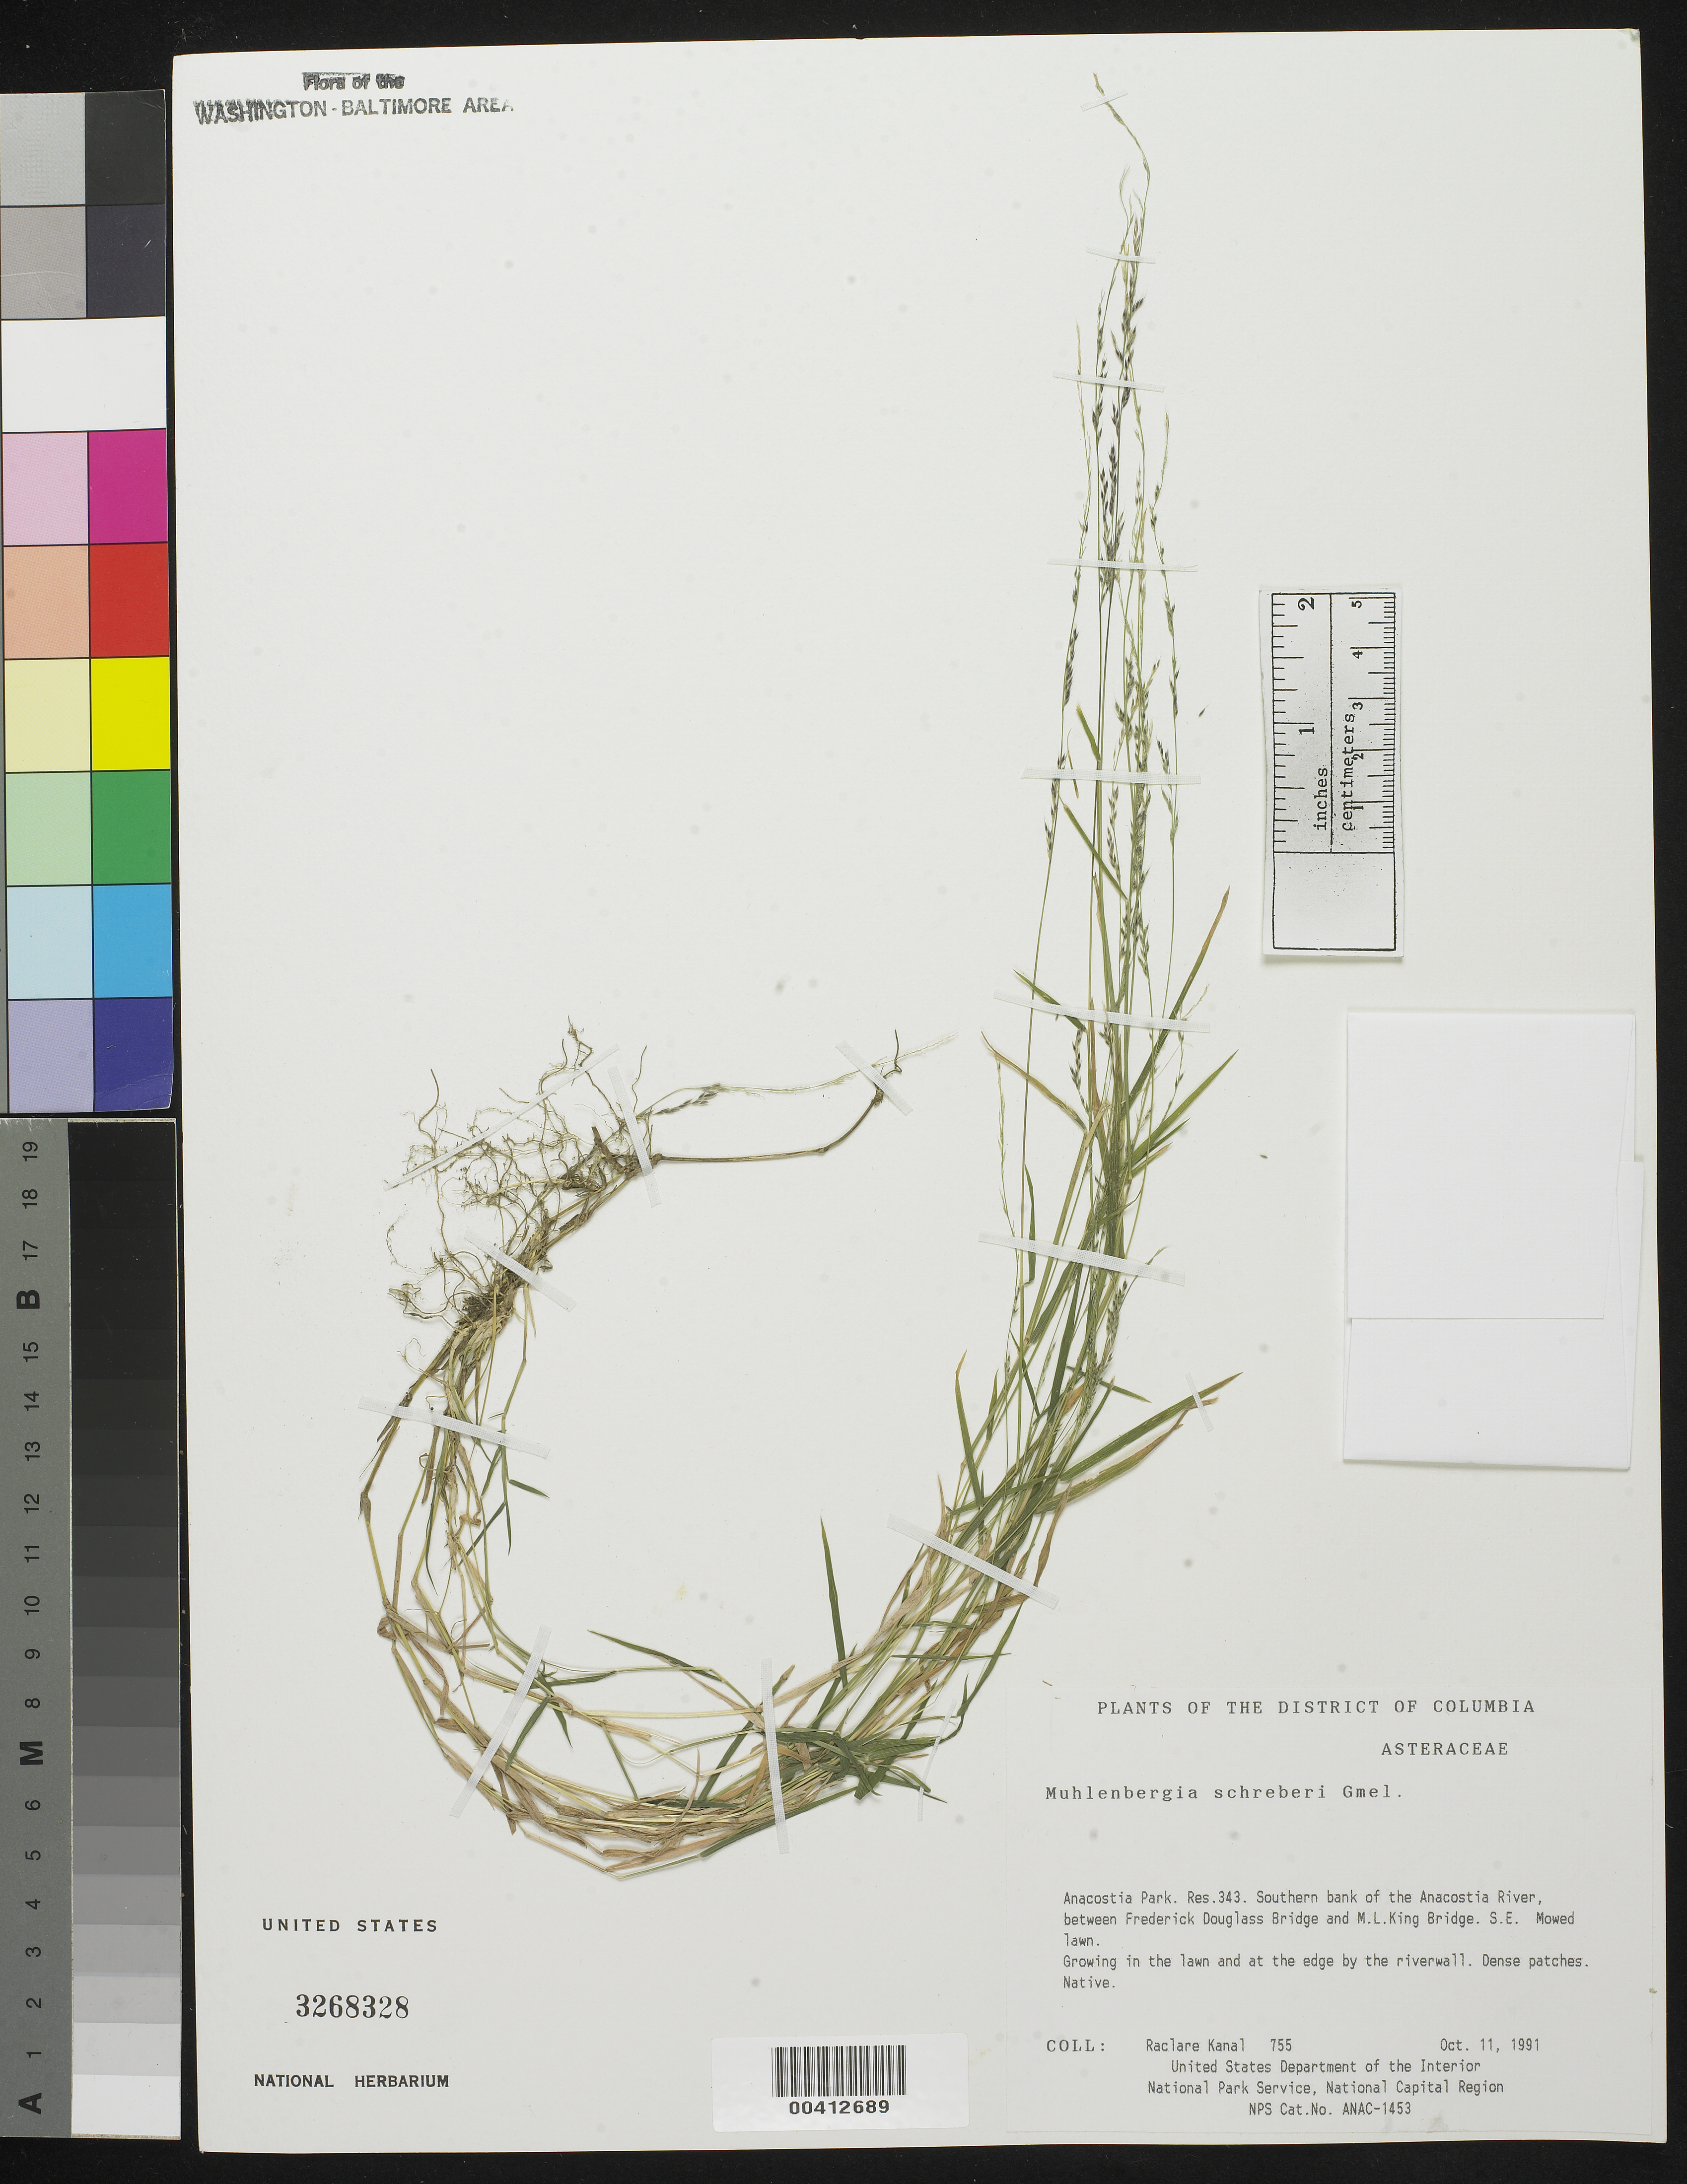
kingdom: Plantae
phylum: Tracheophyta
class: Liliopsida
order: Poales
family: Poaceae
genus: Muhlenbergia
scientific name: Muhlenbergia schreberi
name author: J.F. Gmel.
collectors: R. Kanal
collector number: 755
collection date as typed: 11 Oct 1991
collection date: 1991-10-11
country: United States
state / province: District of Columbia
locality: Anacostia Park, Res 343, S bank of Anacostia River, between F Douglass Bridge and ML King Bridge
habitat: Mowed lawn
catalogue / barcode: US 3268328